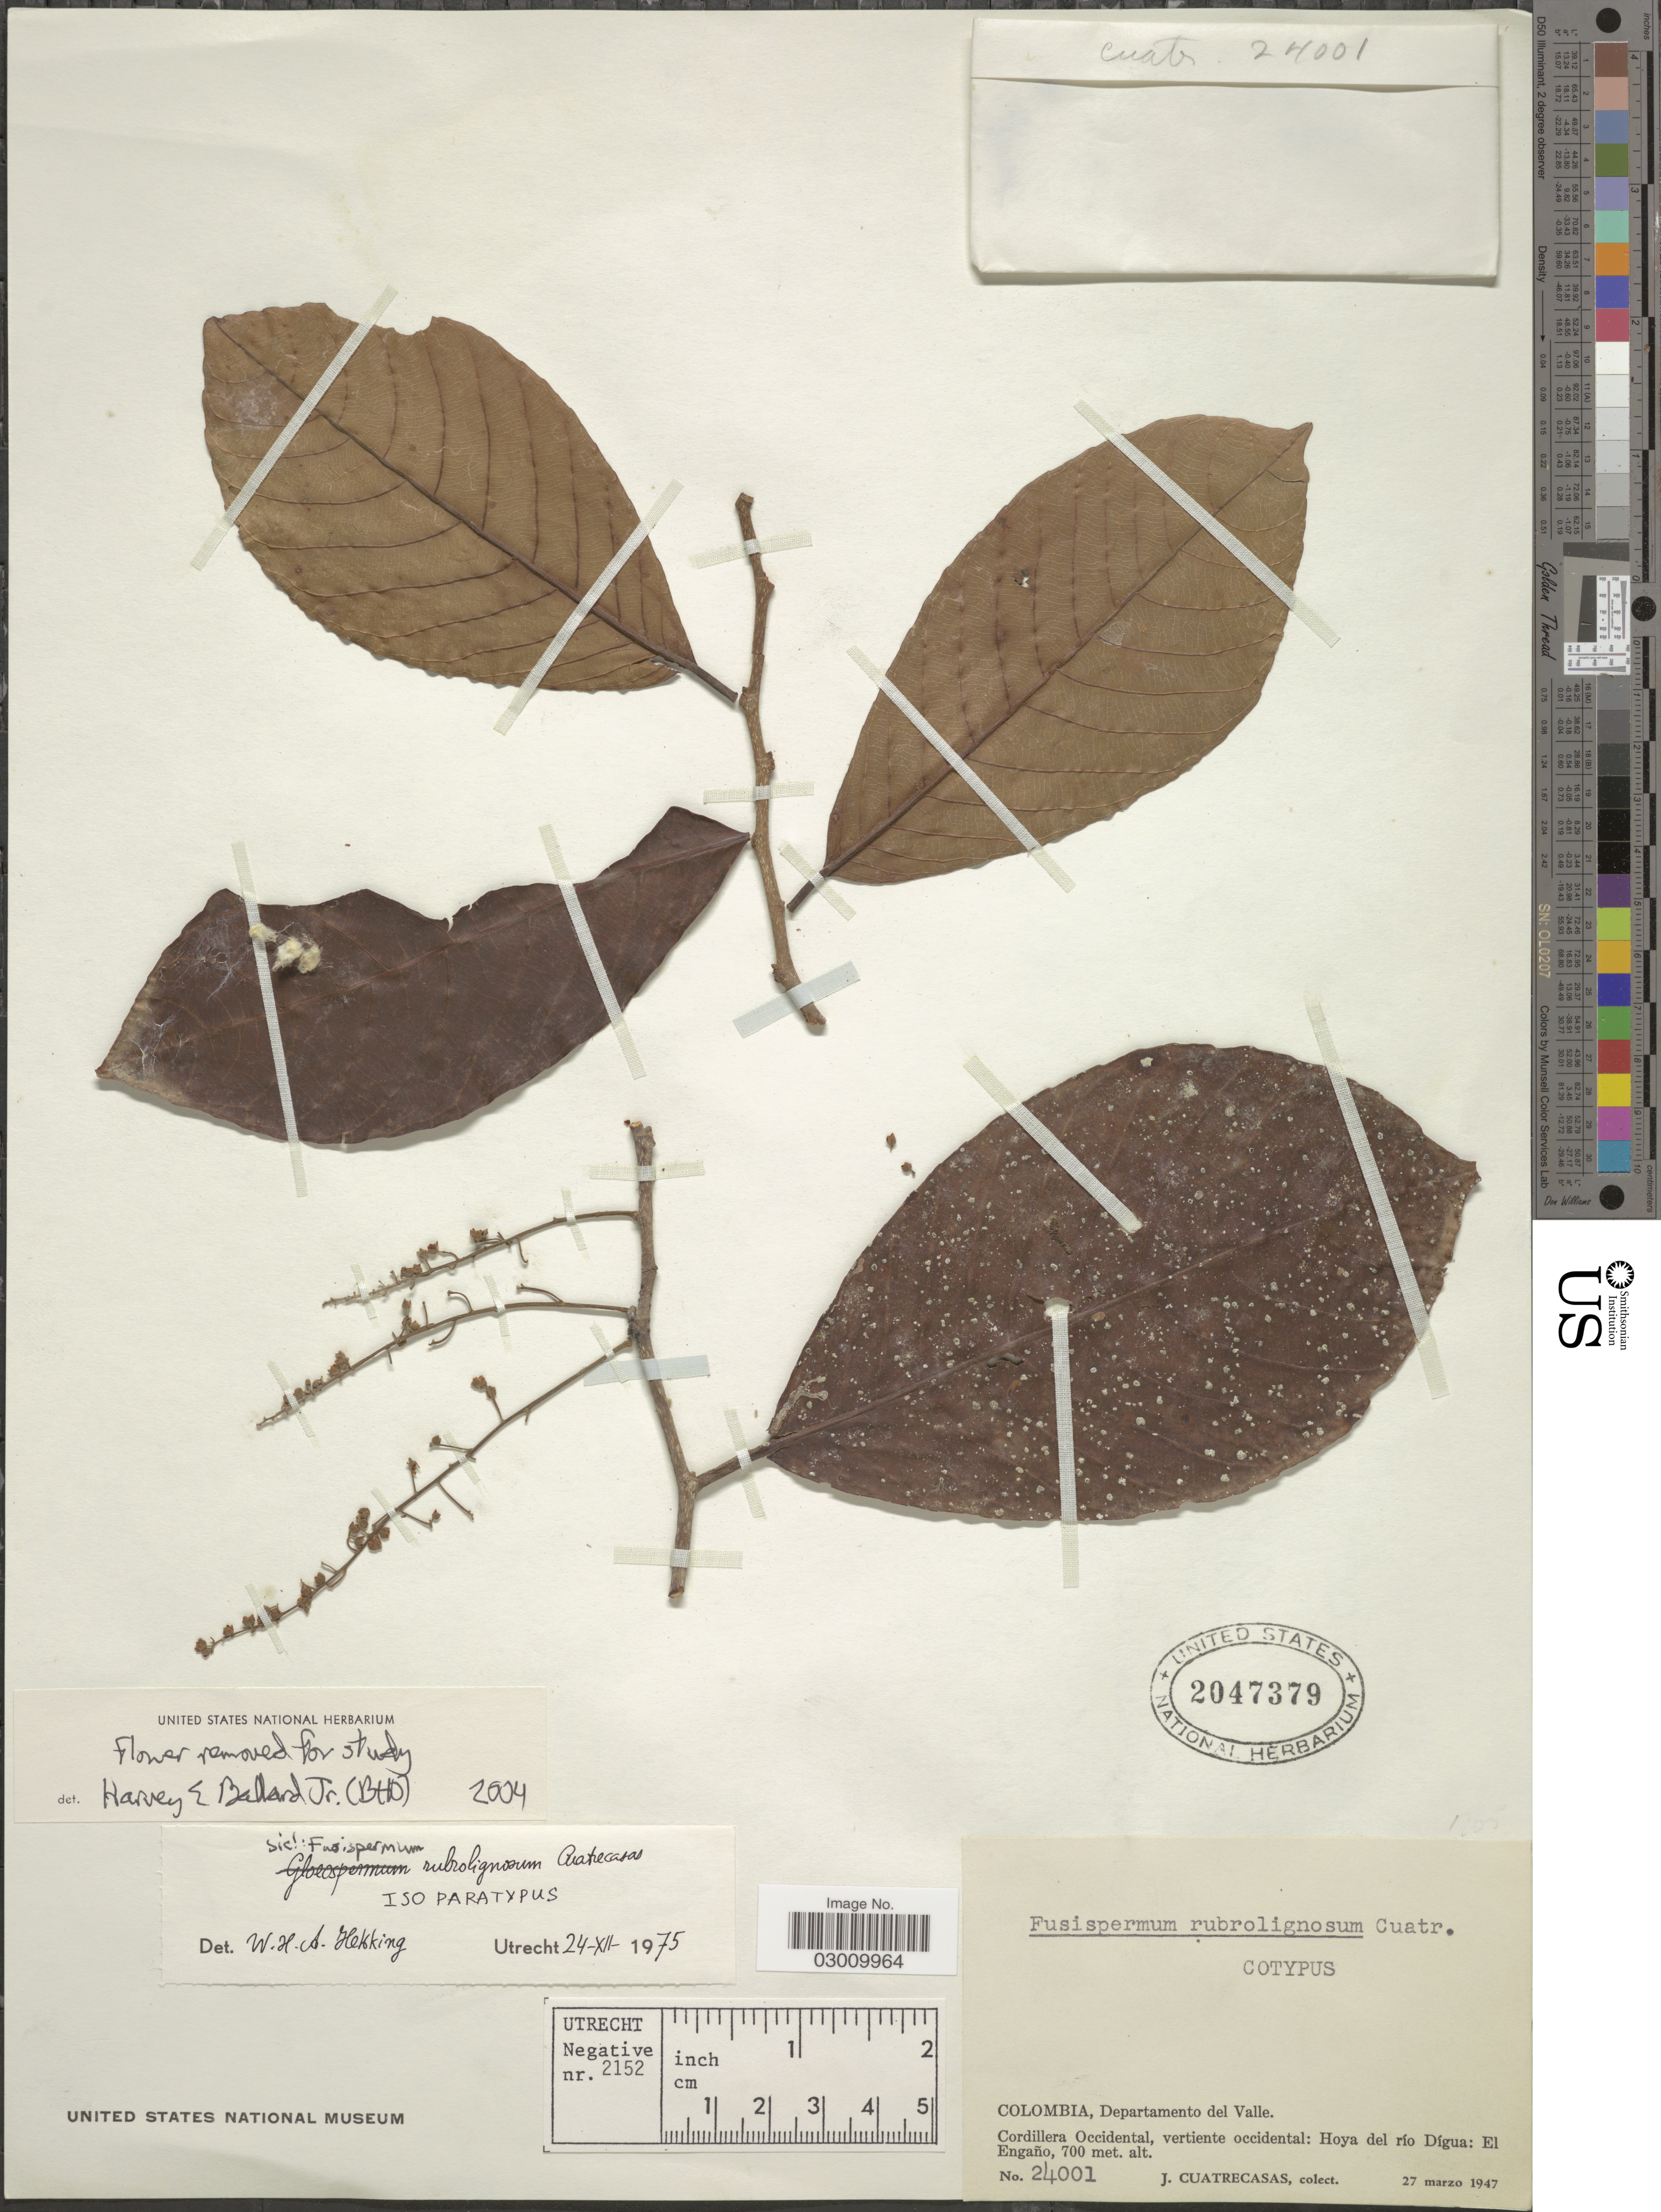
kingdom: Plantae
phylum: Tracheophyta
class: Magnoliopsida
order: Malpighiales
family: Violaceae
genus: Fusispermum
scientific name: Fusispermum rubrolignosum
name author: Cuatrec.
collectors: J. Cuatrecasas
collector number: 24001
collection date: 1947-03-27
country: Colombia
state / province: Valle del Cauca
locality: Departamento del Valle, Cordillera Occidental, vertiente occidental: Hoya del río Dígua; El Engaño.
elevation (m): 700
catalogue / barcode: US 2047379